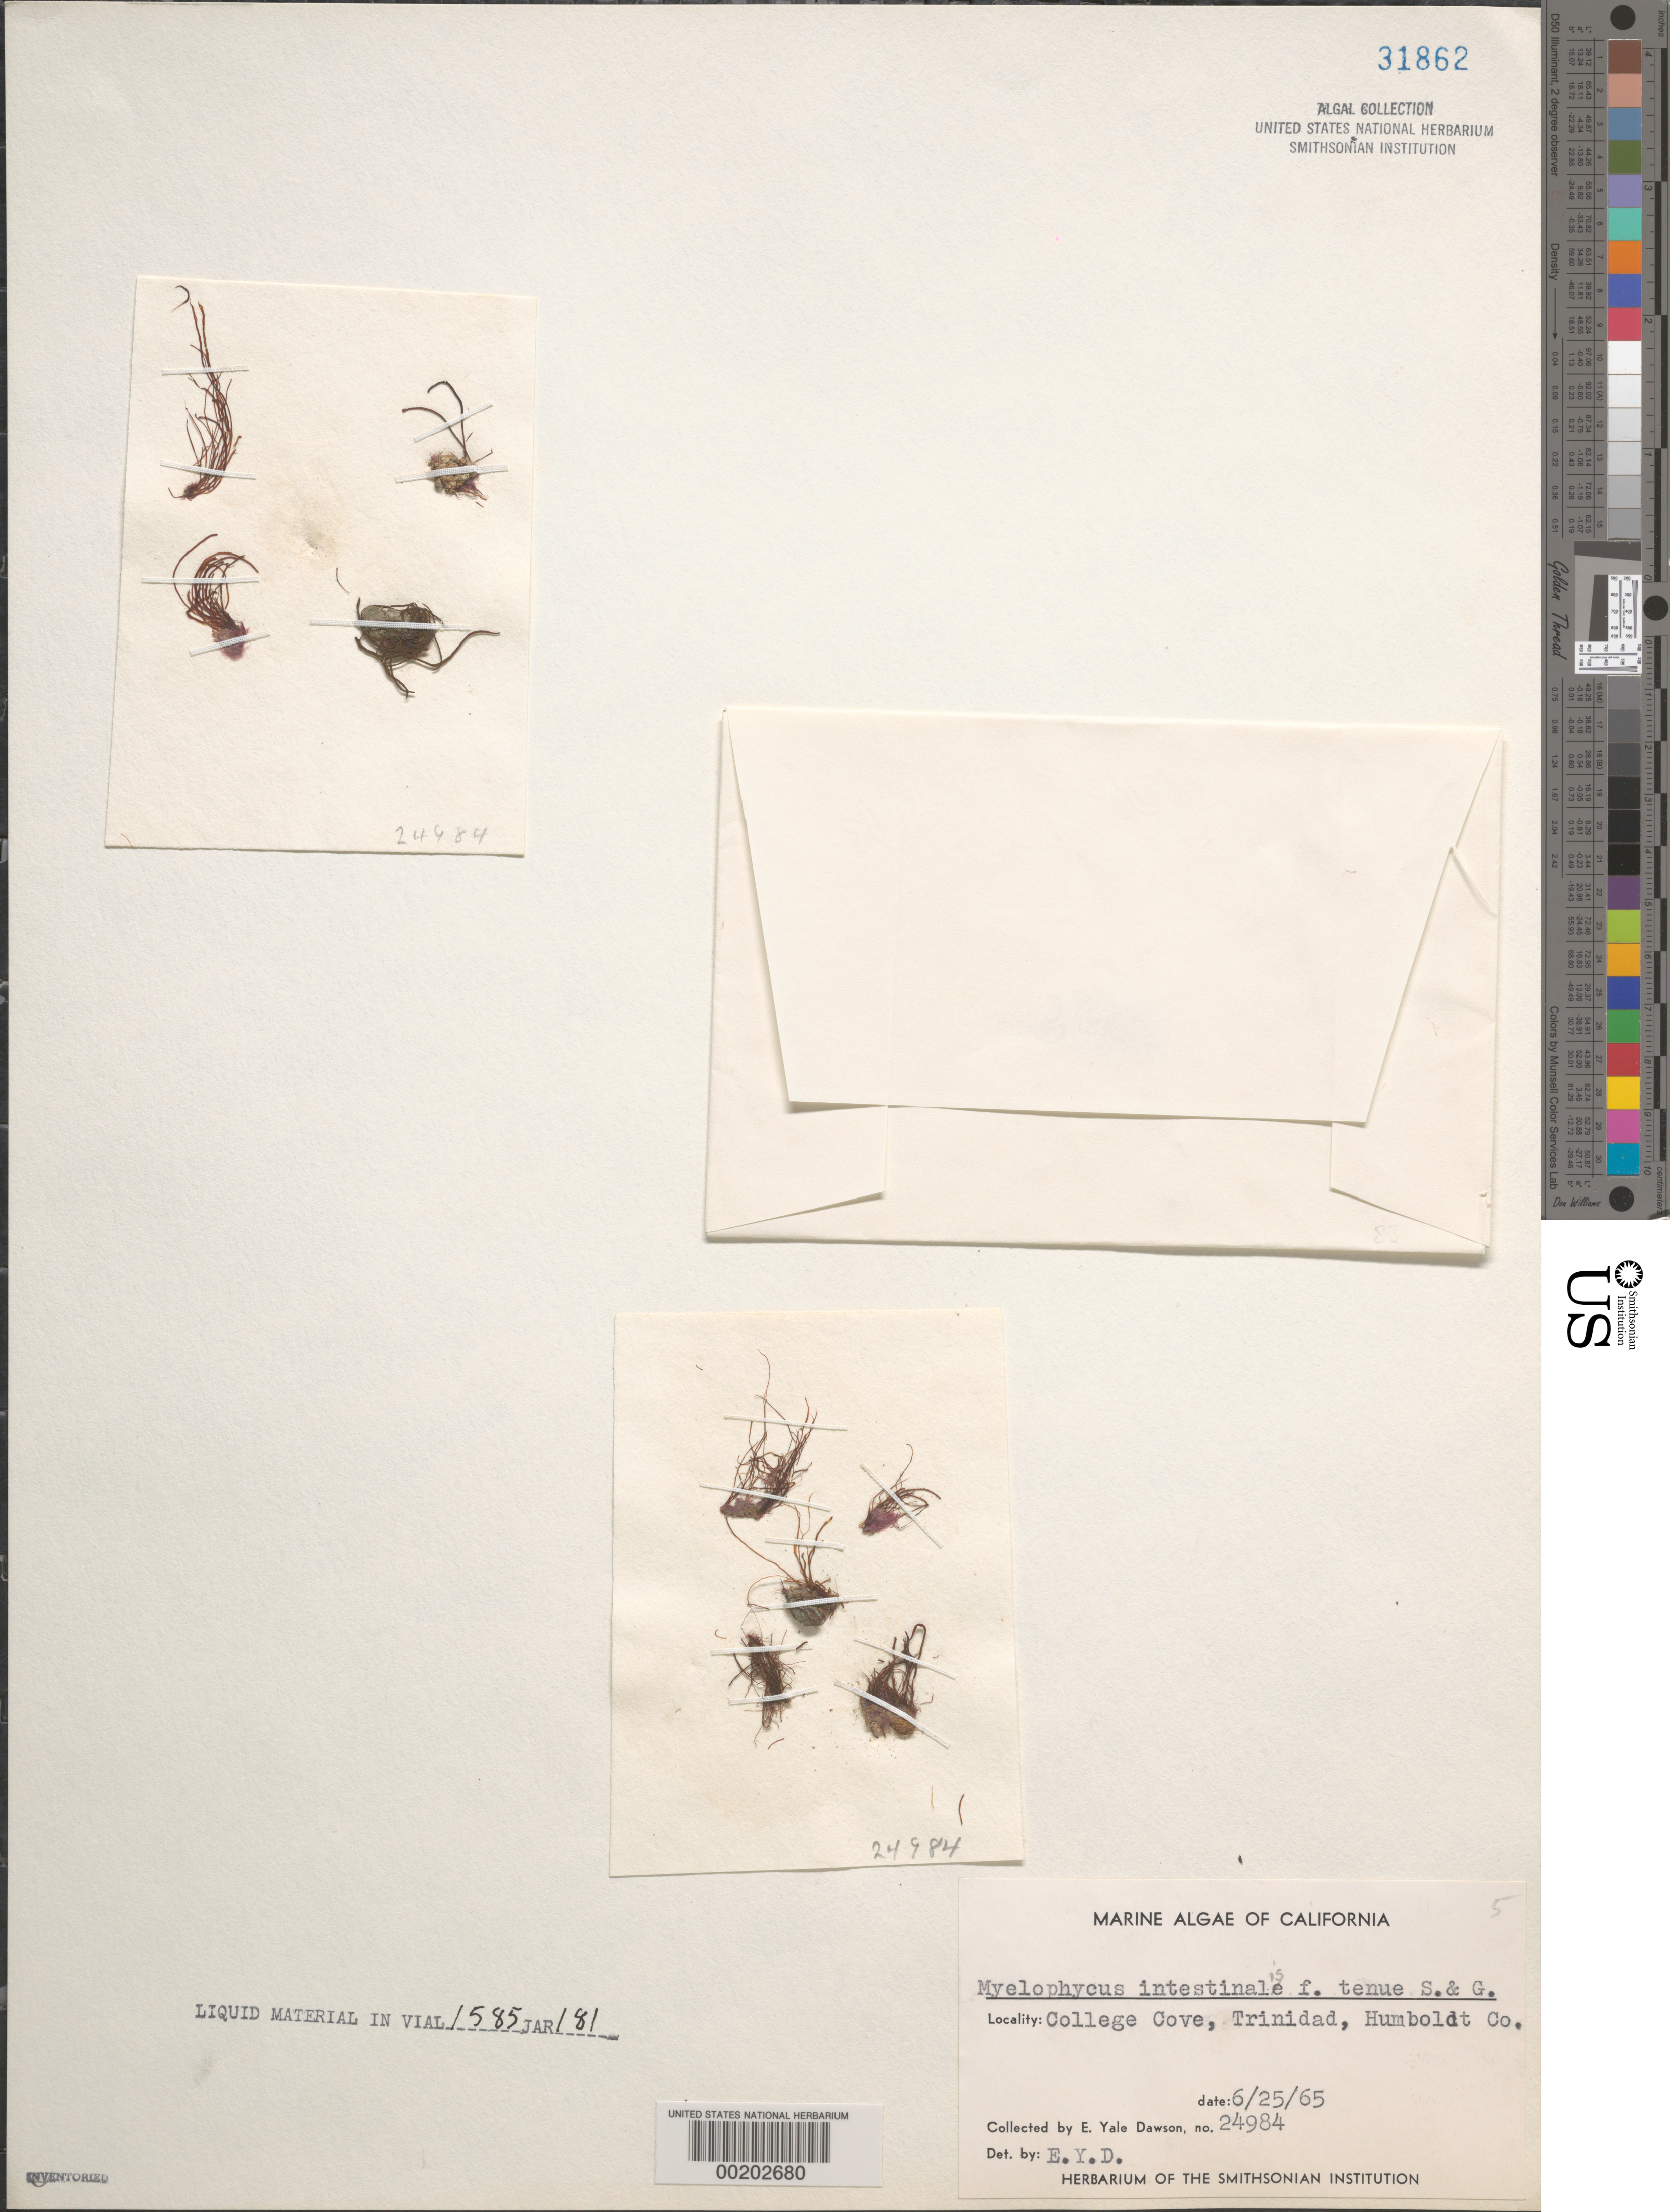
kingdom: Chromista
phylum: Ochrophyta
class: Phaeophyceae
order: Dictyosiphonales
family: Punctariaceae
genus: Melanosiphon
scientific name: Melanosiphon intestinalis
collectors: E. Y. Dawson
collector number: EYD 24984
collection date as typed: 25 Jun 1965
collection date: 1965-06-25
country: United States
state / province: California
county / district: Humboldt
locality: College Cove, Trinidad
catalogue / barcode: US 31862